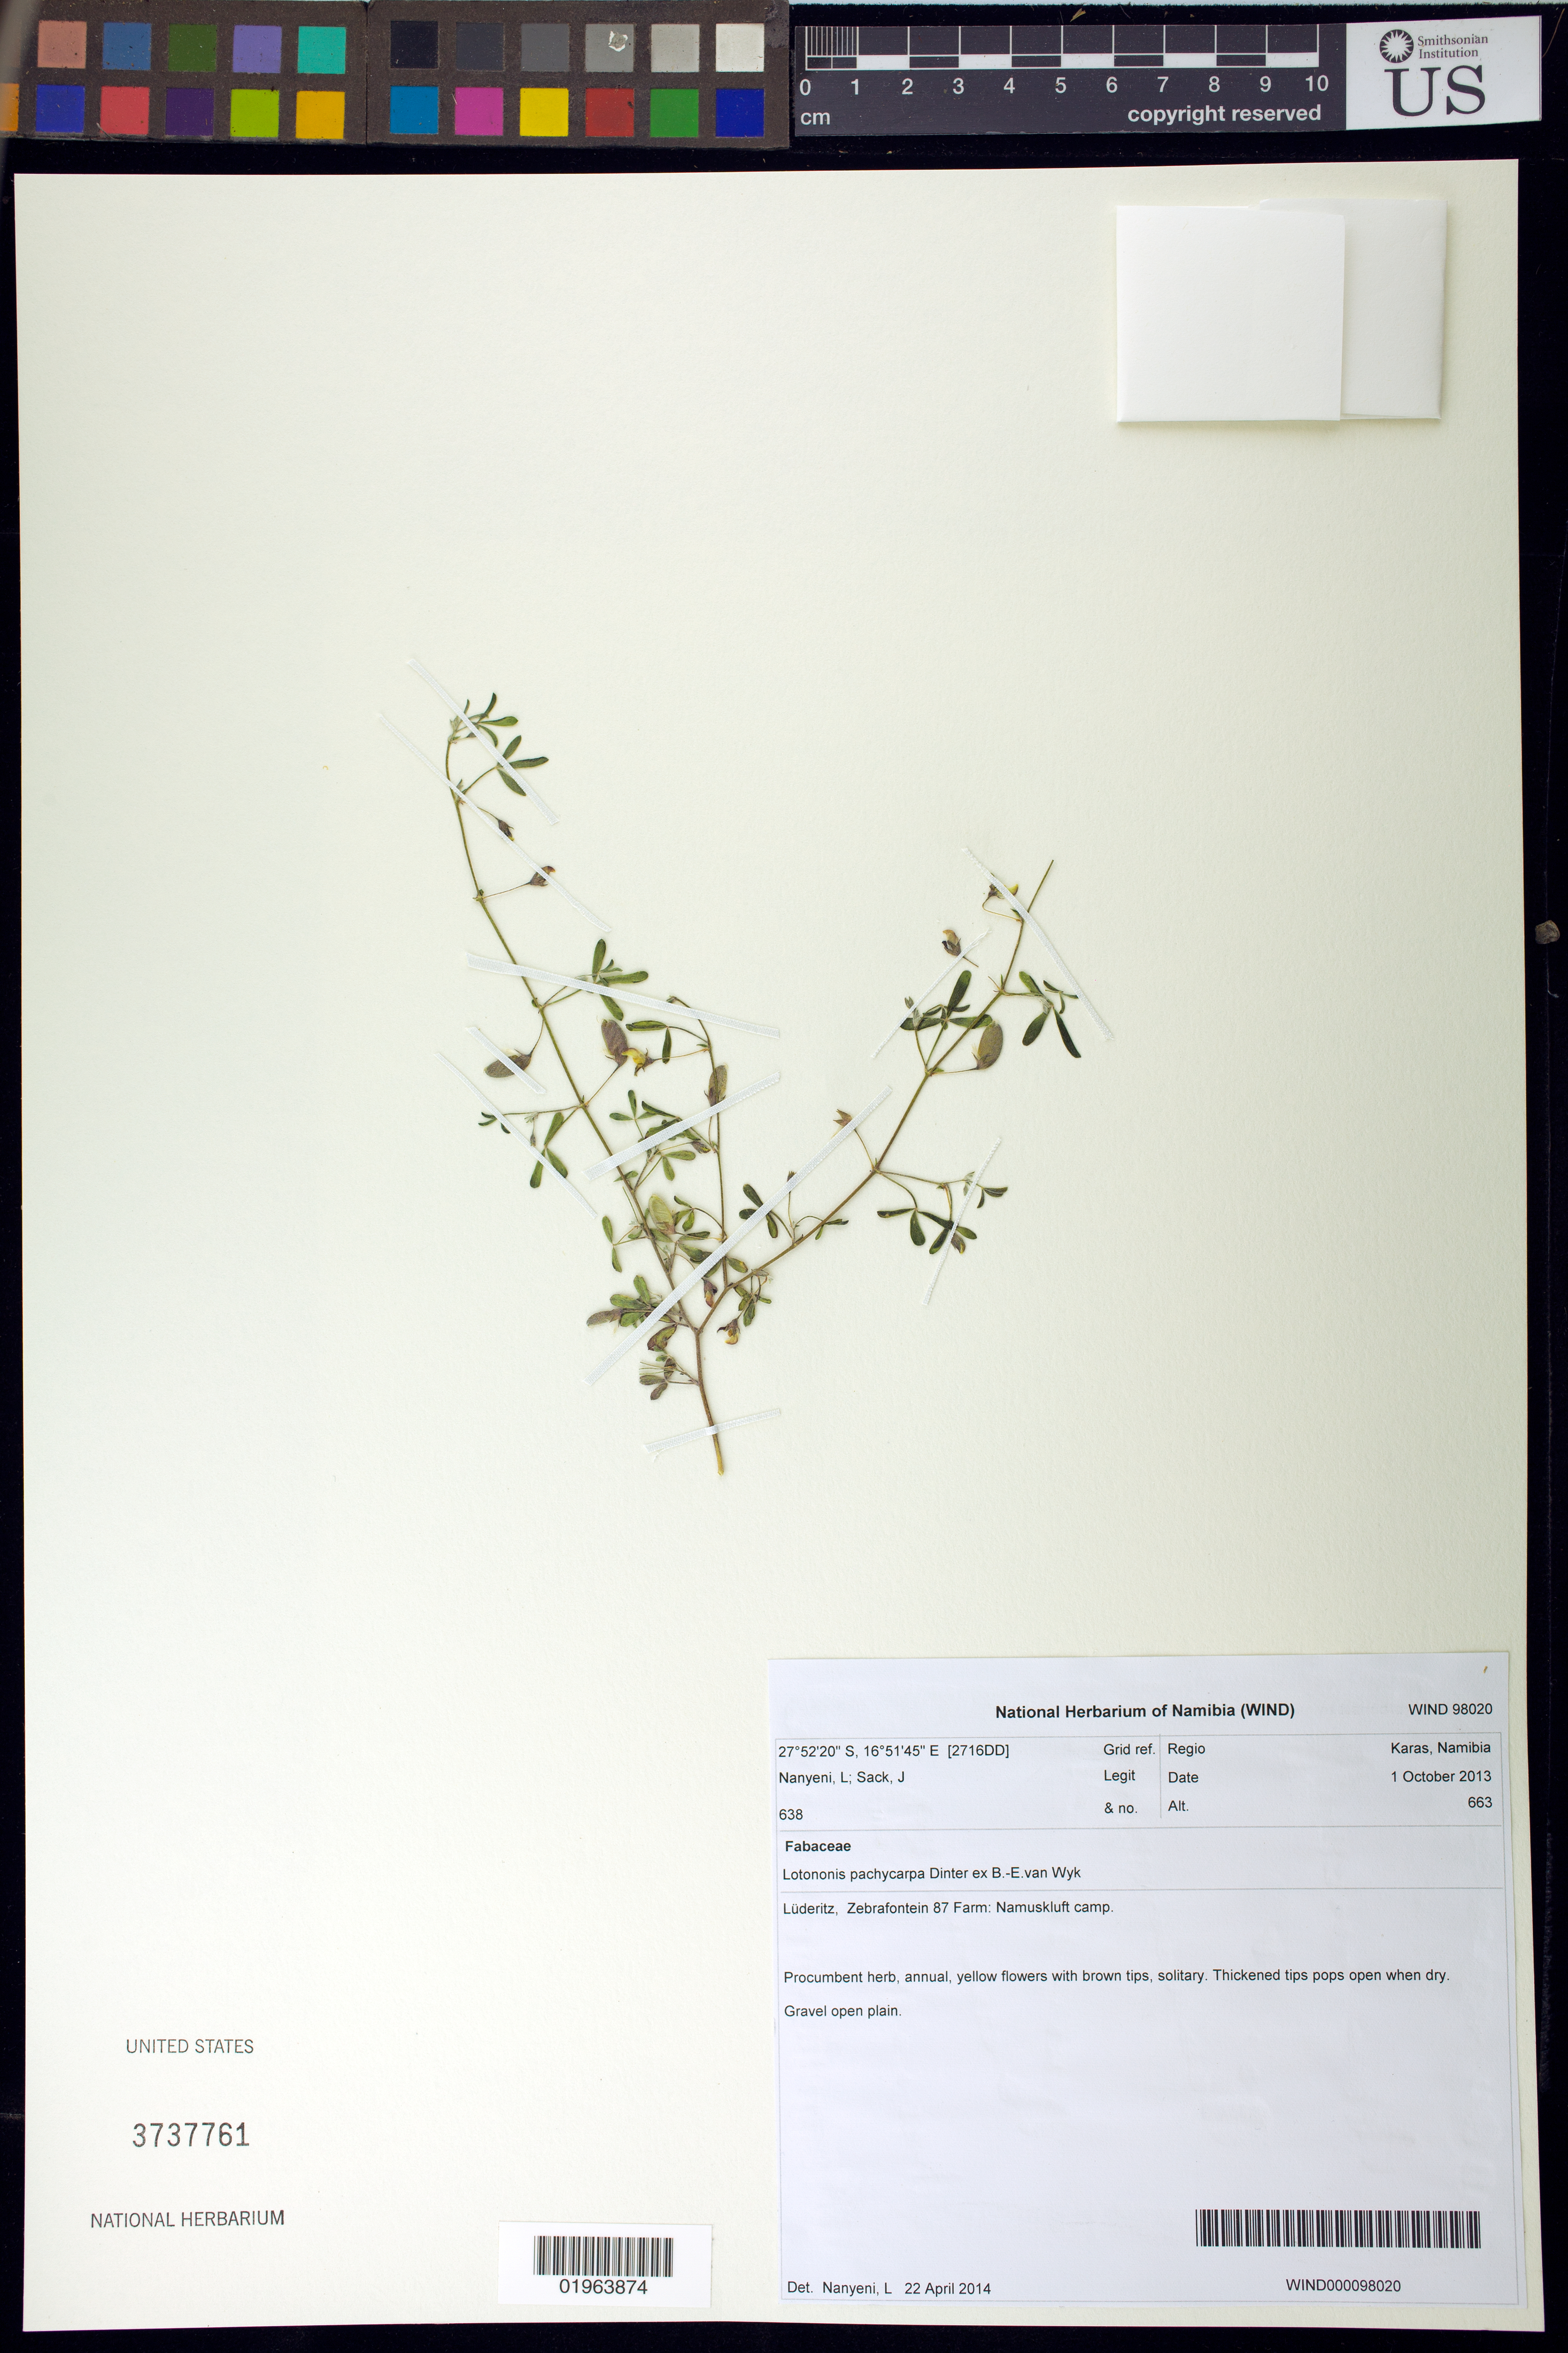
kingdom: Plantae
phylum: Tracheophyta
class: Magnoliopsida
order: Fabales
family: Fabaceae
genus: Lotononis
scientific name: Lotononis pachycarpa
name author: Dinter ex B.-E. van Wyk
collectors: L. Nanyeni & J. Sack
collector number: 638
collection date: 2013-10-01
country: Namibia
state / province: Karas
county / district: Luderitz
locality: Zebrafontein 87 Farm, Namuskluft camp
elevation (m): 663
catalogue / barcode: US 3737761